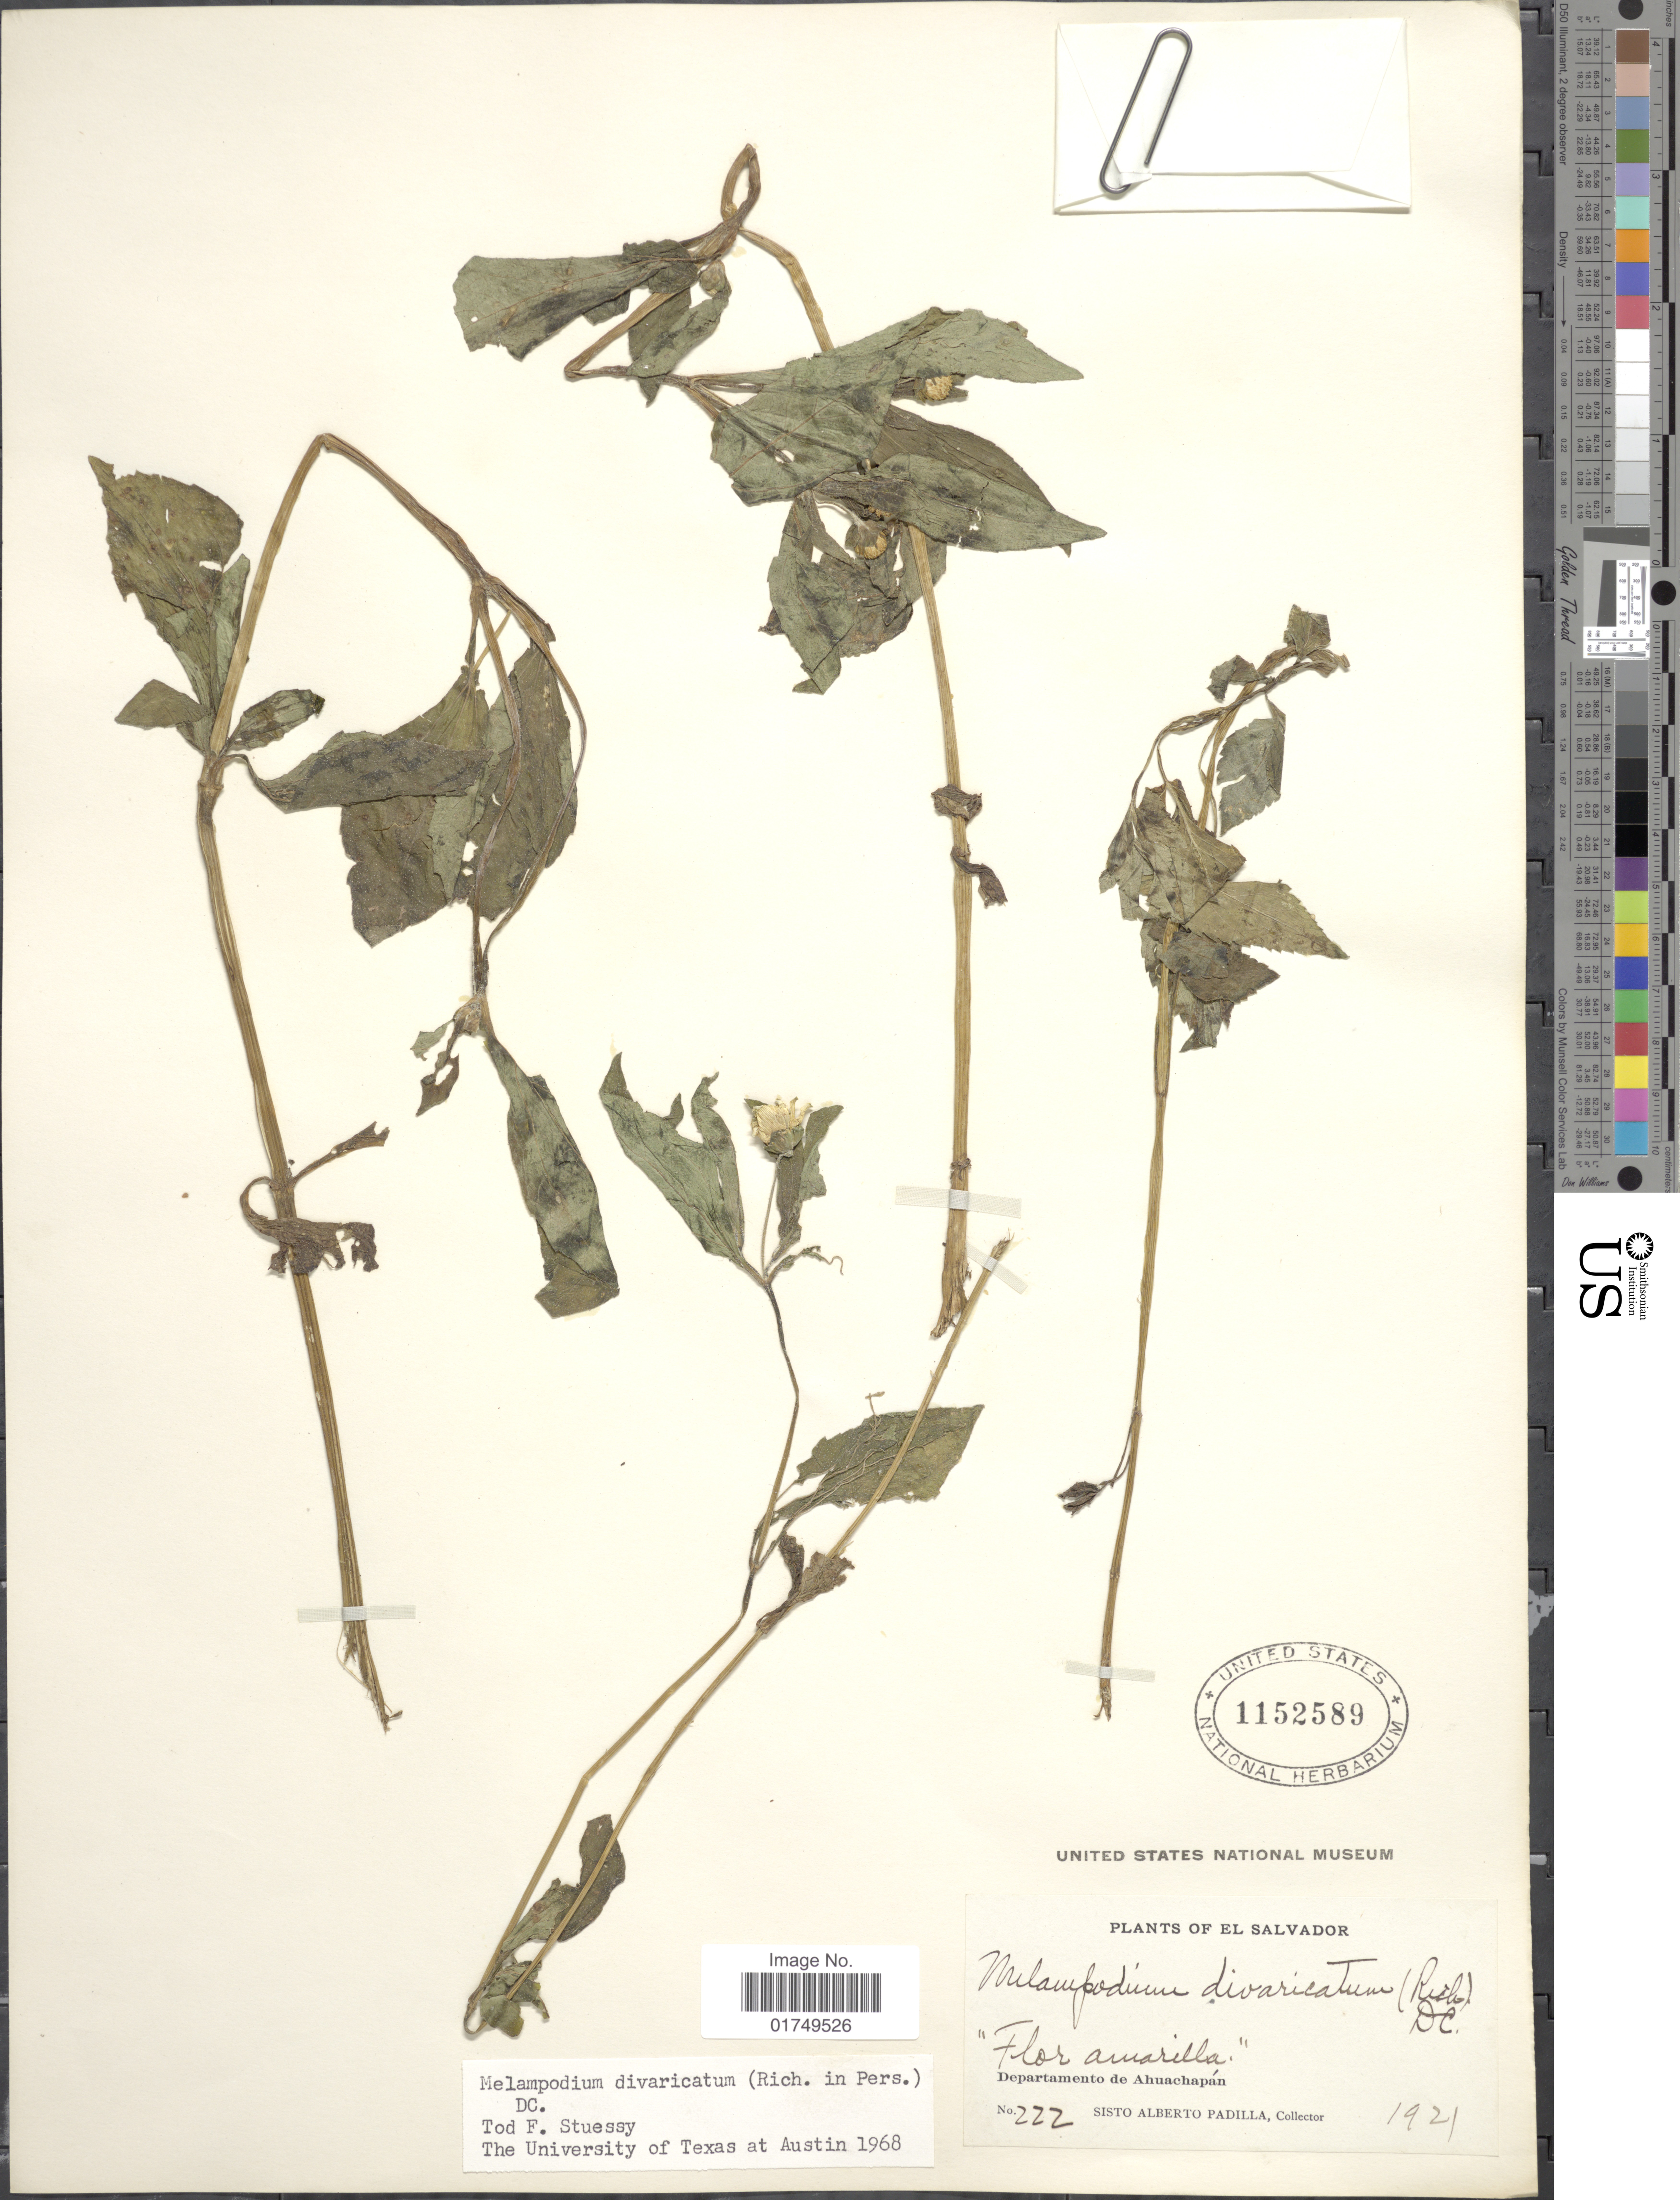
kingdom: Plantae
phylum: Tracheophyta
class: Magnoliopsida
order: Asterales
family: Asteraceae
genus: Melampodium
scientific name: Melampodium divaricatum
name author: (Rich.) DC.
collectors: S. A. Padilla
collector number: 222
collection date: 1921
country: El Salvador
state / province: Ahuachapan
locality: Departmento de Ahuachapán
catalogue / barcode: US 1152589